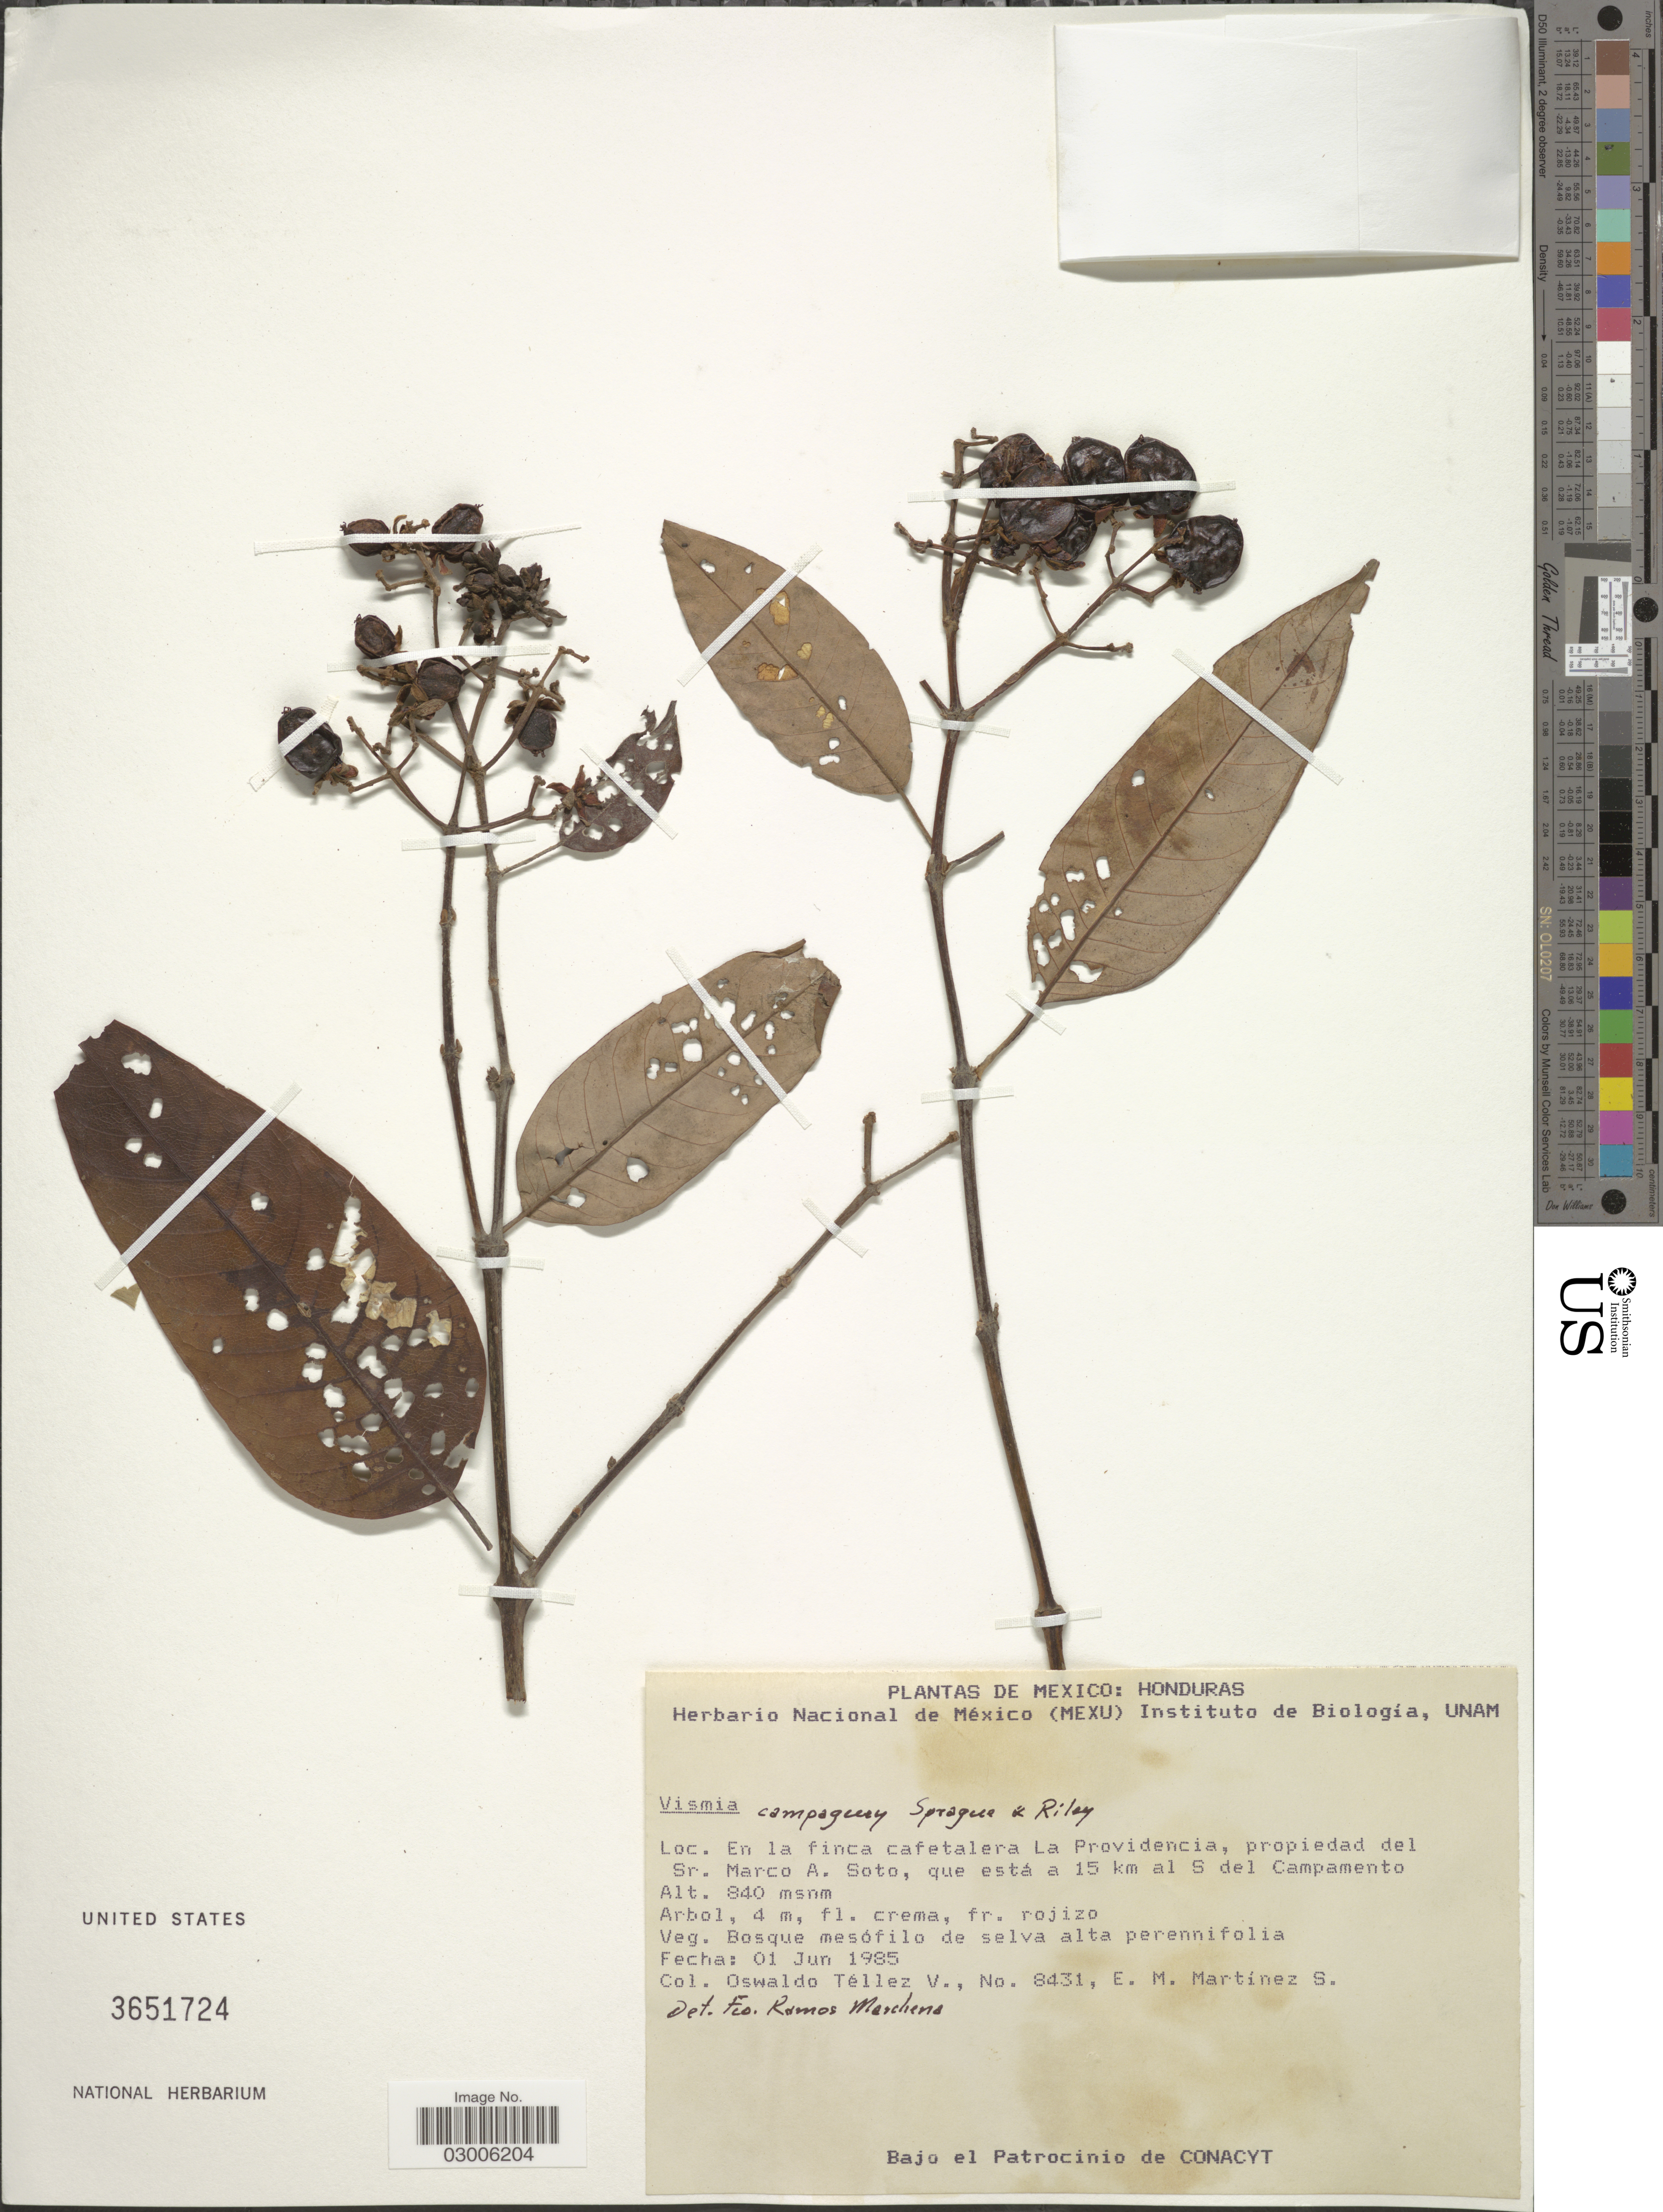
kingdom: Plantae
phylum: Tracheophyta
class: Magnoliopsida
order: Malpighiales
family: Hypericaceae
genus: Vismia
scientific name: Vismia camparaguey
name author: Sprague & L. Riley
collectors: O. Téllez V. & E. M. Martínez S.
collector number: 8431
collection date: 1985-06-01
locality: Mexico, Honduras. En la finca cafetalera La Providencia, propiedad del Sr. Marco A. Soto, que está a 15 km al S del Campamento.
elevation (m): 840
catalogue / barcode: US 3651724